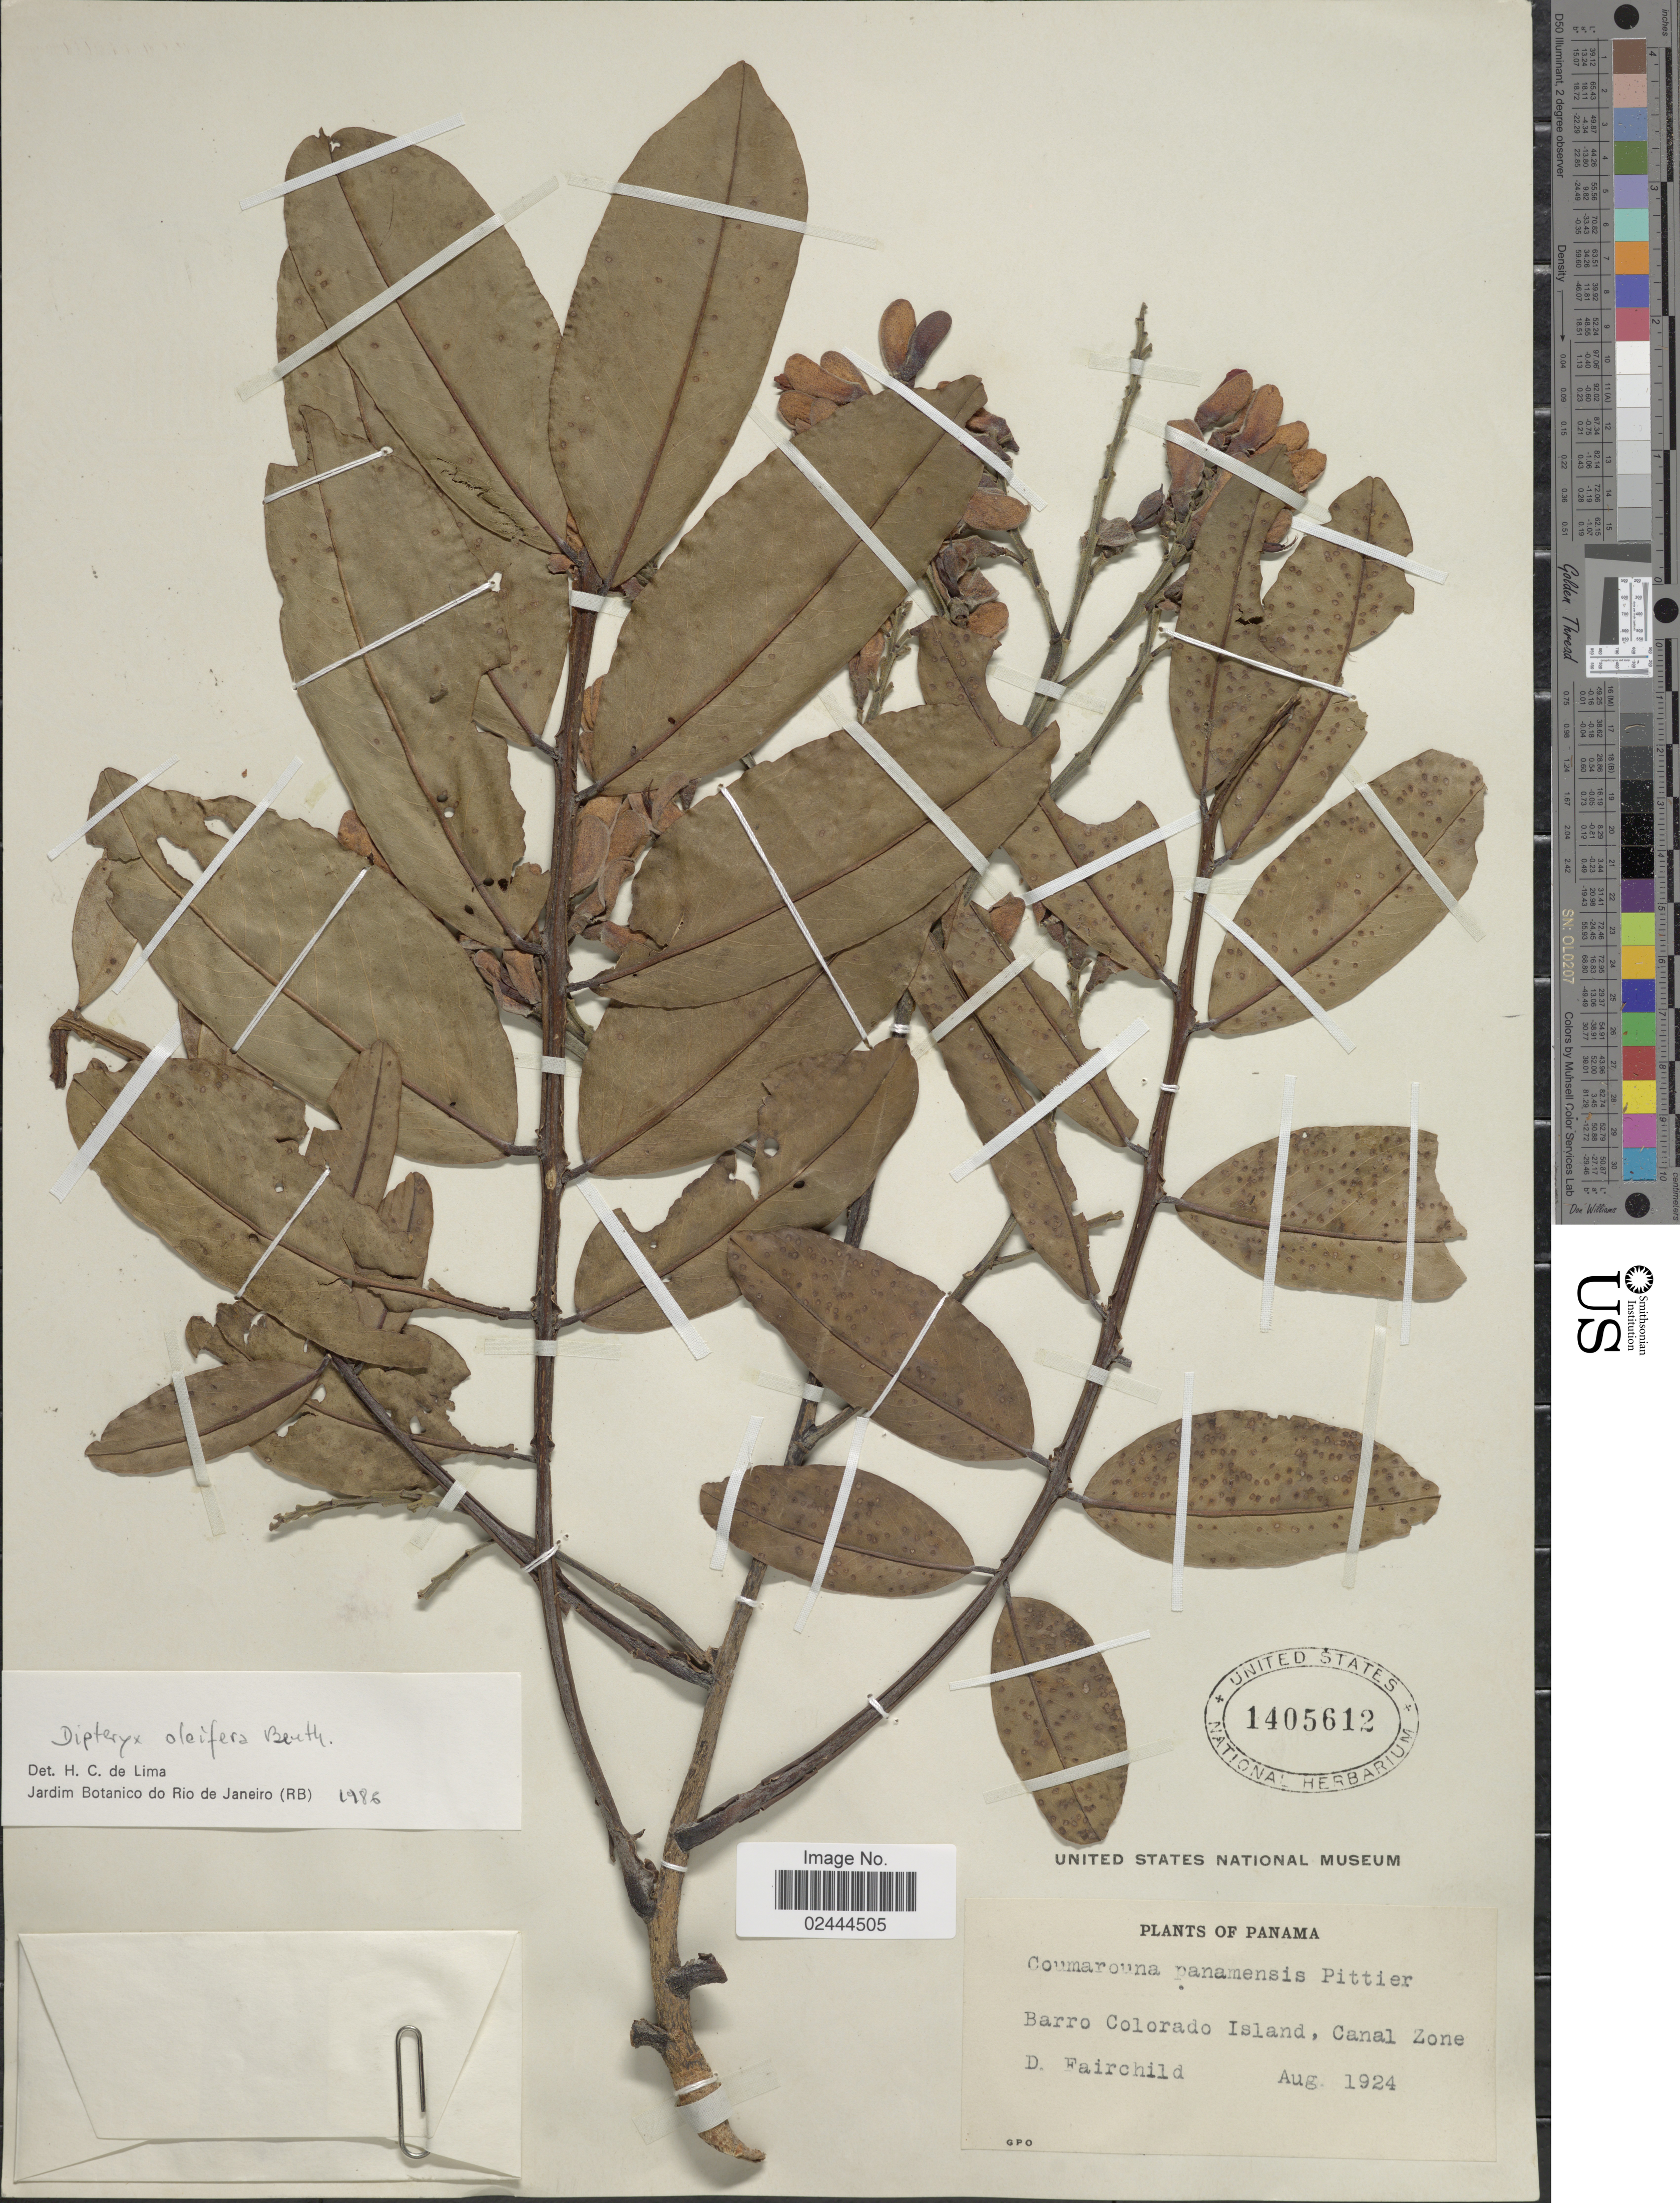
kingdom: Plantae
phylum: Tracheophyta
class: Magnoliopsida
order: Fabales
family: Fabaceae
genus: Dipteryx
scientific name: Dipteryx oleifera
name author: Benth.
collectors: D. Fairchild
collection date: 1924-08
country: Panama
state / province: Panamá Oeste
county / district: Canal Zone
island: Barro Colorado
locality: Barro Colorado Island, Canal Zone.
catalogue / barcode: US 1405612